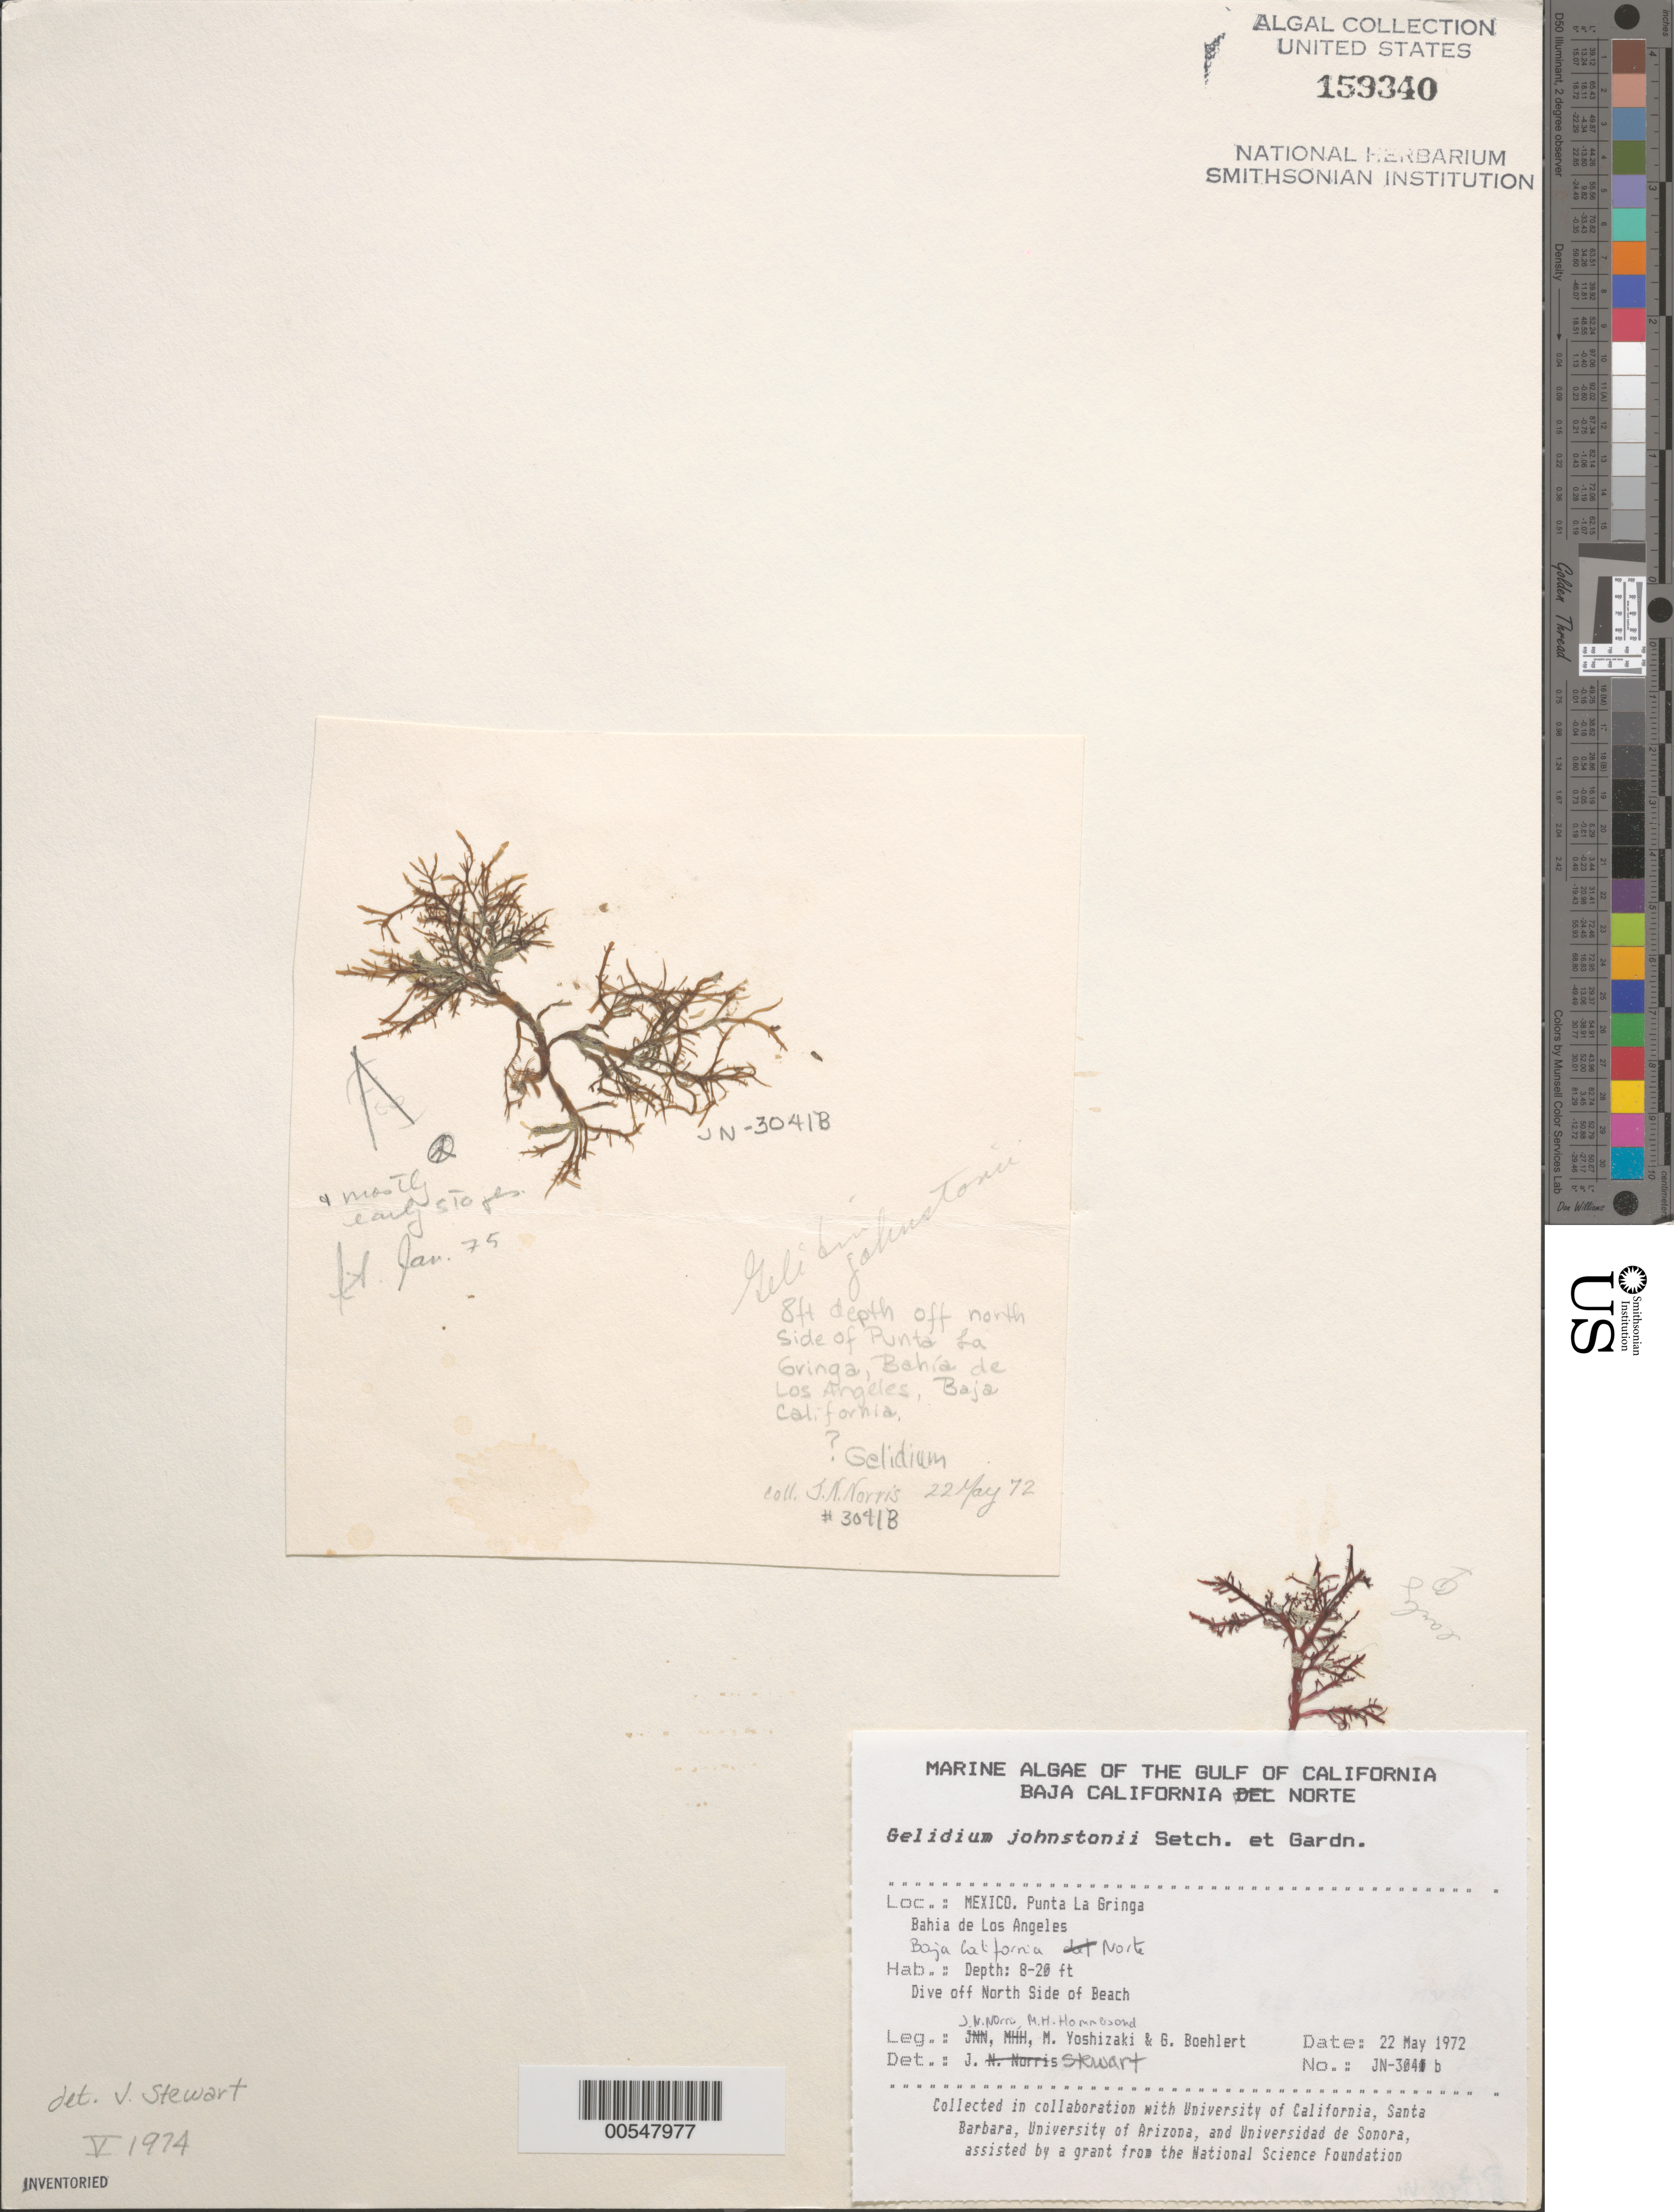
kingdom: Plantae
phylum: Rhodophyta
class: Florideophyceae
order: Gelidiales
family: Gelidiaceae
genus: Gelidium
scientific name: Gelidium johnstonii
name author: Setchell & N.L. Gardner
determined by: Stewart, J.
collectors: J. N. Norris, M. H. Hommersand, M. Yoshizaki & G. Boehlert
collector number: JN-3041b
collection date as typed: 22 May 1972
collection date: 1972-05-22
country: Mexico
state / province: Baja California Norte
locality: Punta La Gringa, Bahia de los Angeles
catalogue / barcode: US 159340